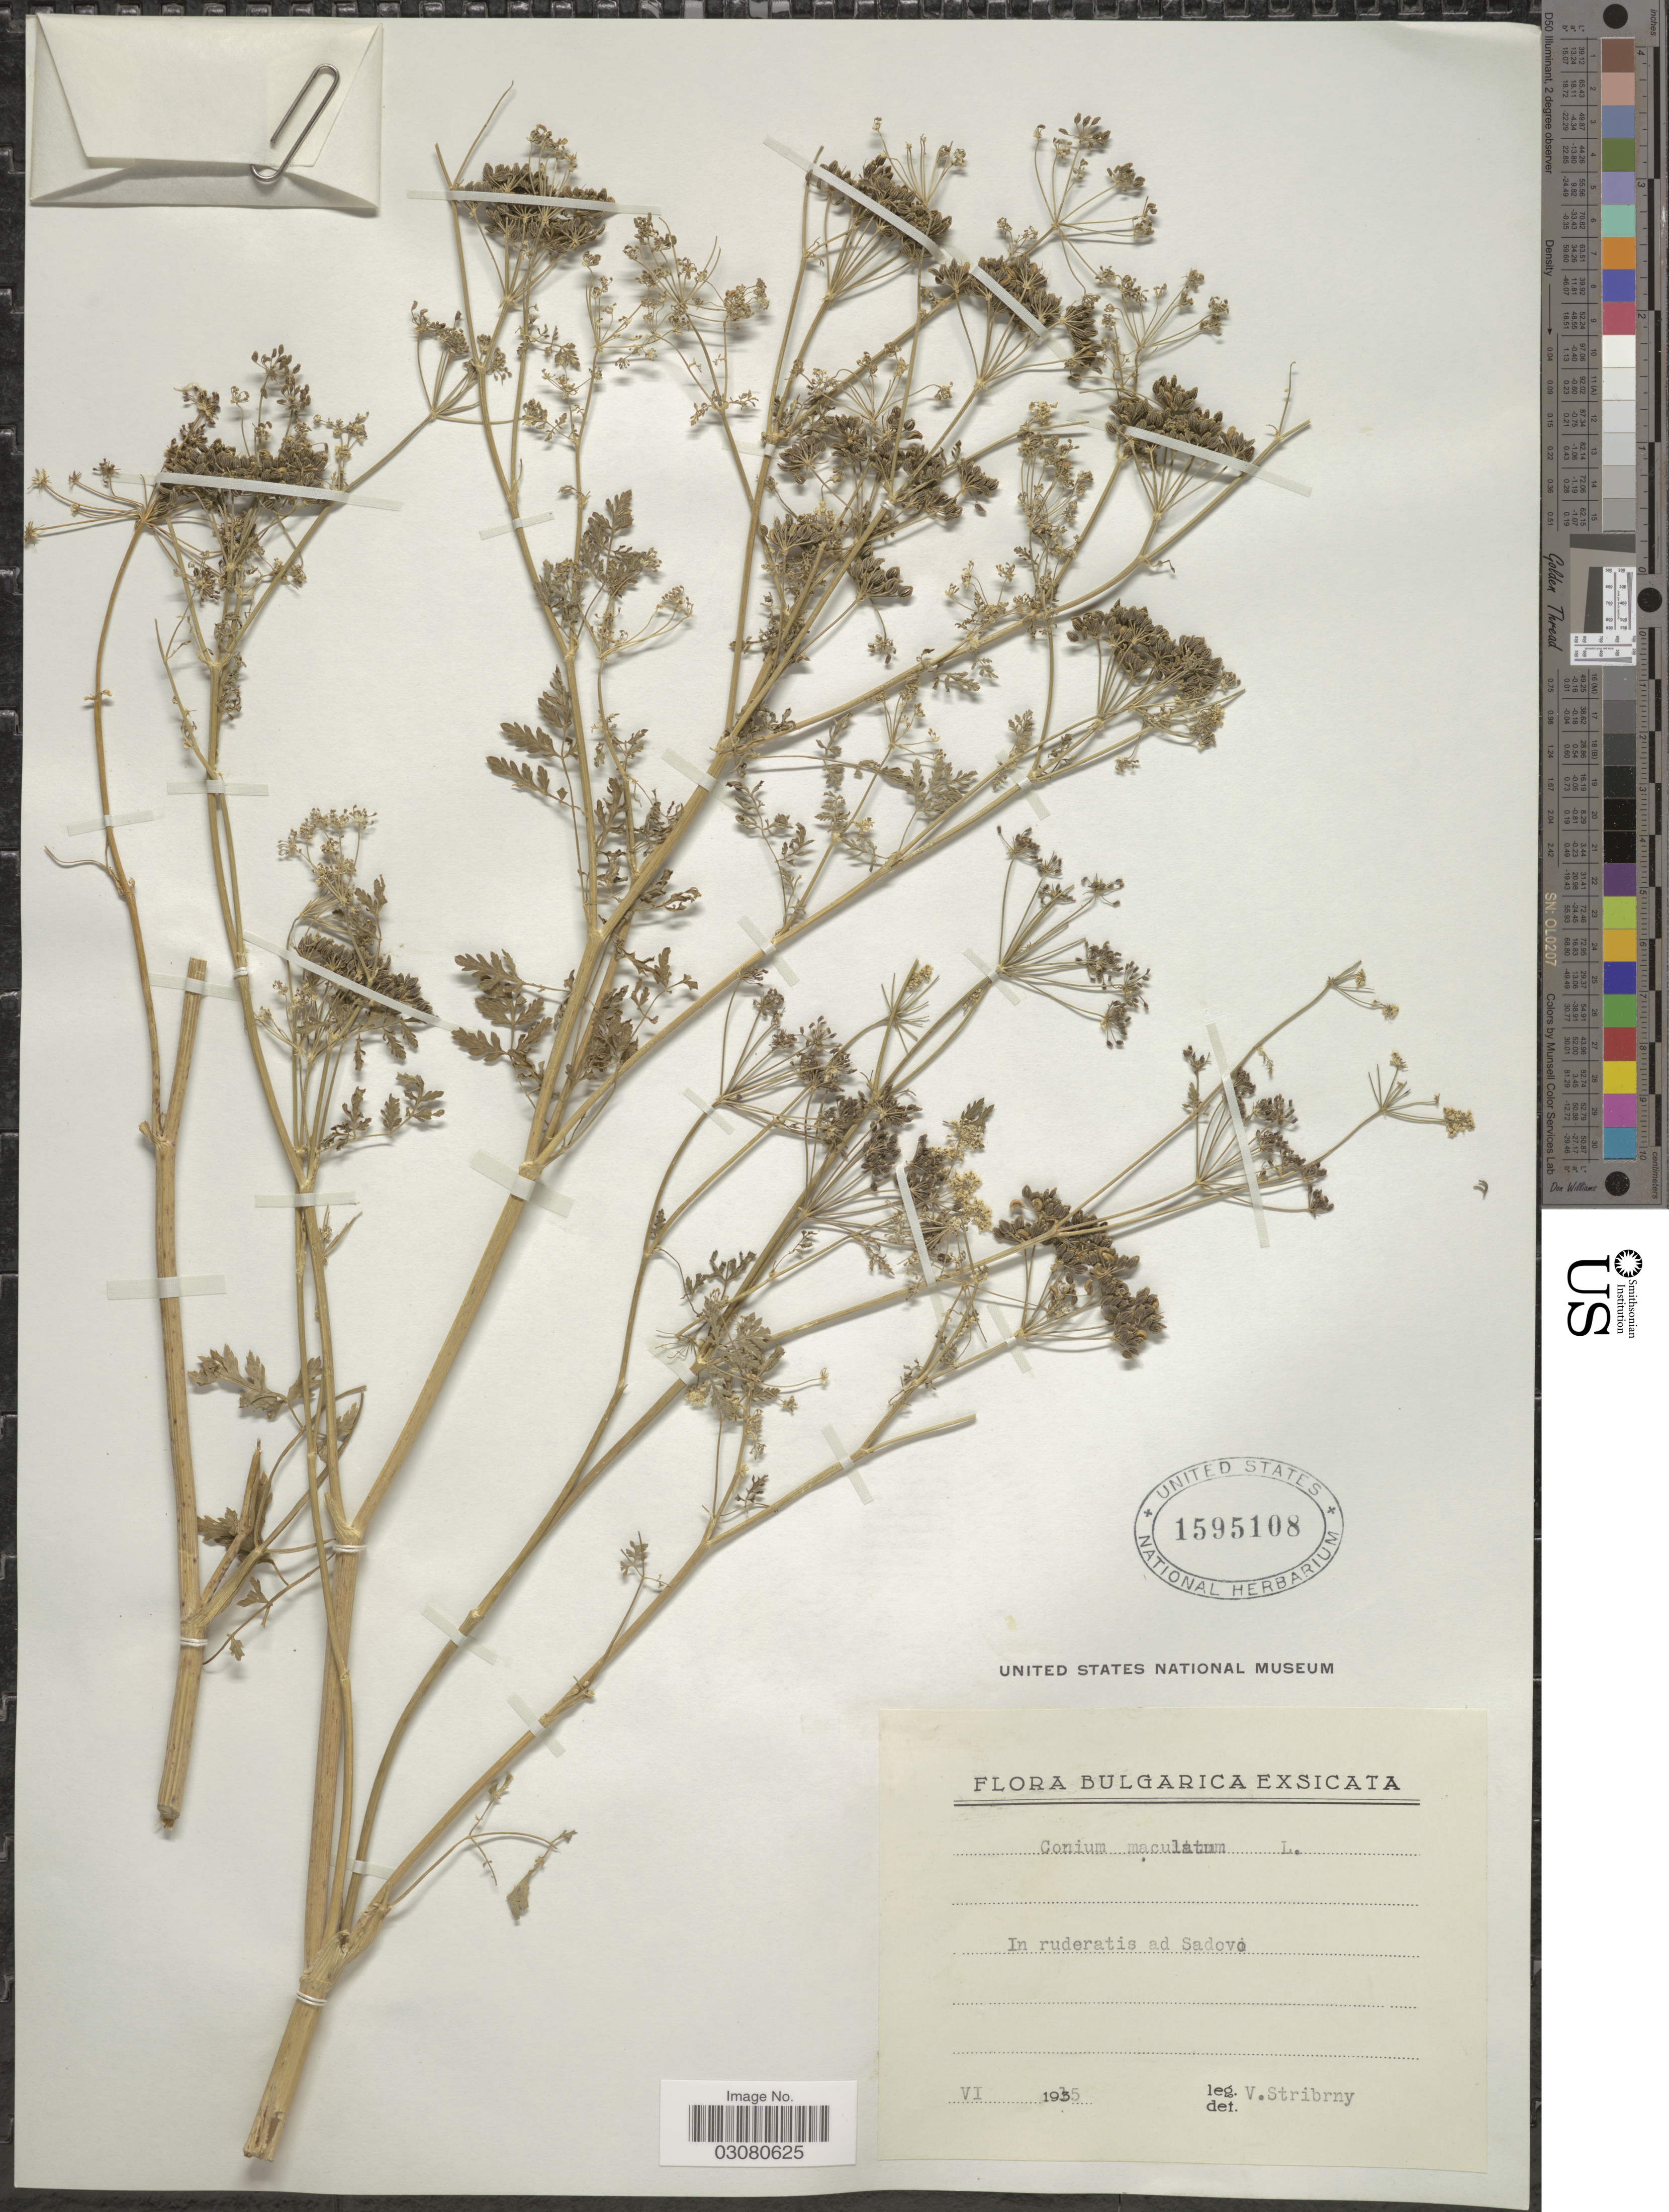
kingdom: Plantae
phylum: Tracheophyta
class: Magnoliopsida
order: Apiales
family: Apiaceae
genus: Conium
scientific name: Conium maculatum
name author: L.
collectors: V. Stribrny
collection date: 1915-06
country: Bulgaria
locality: Bulgarica. In ruderatis ad Sadovo.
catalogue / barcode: US 1595108